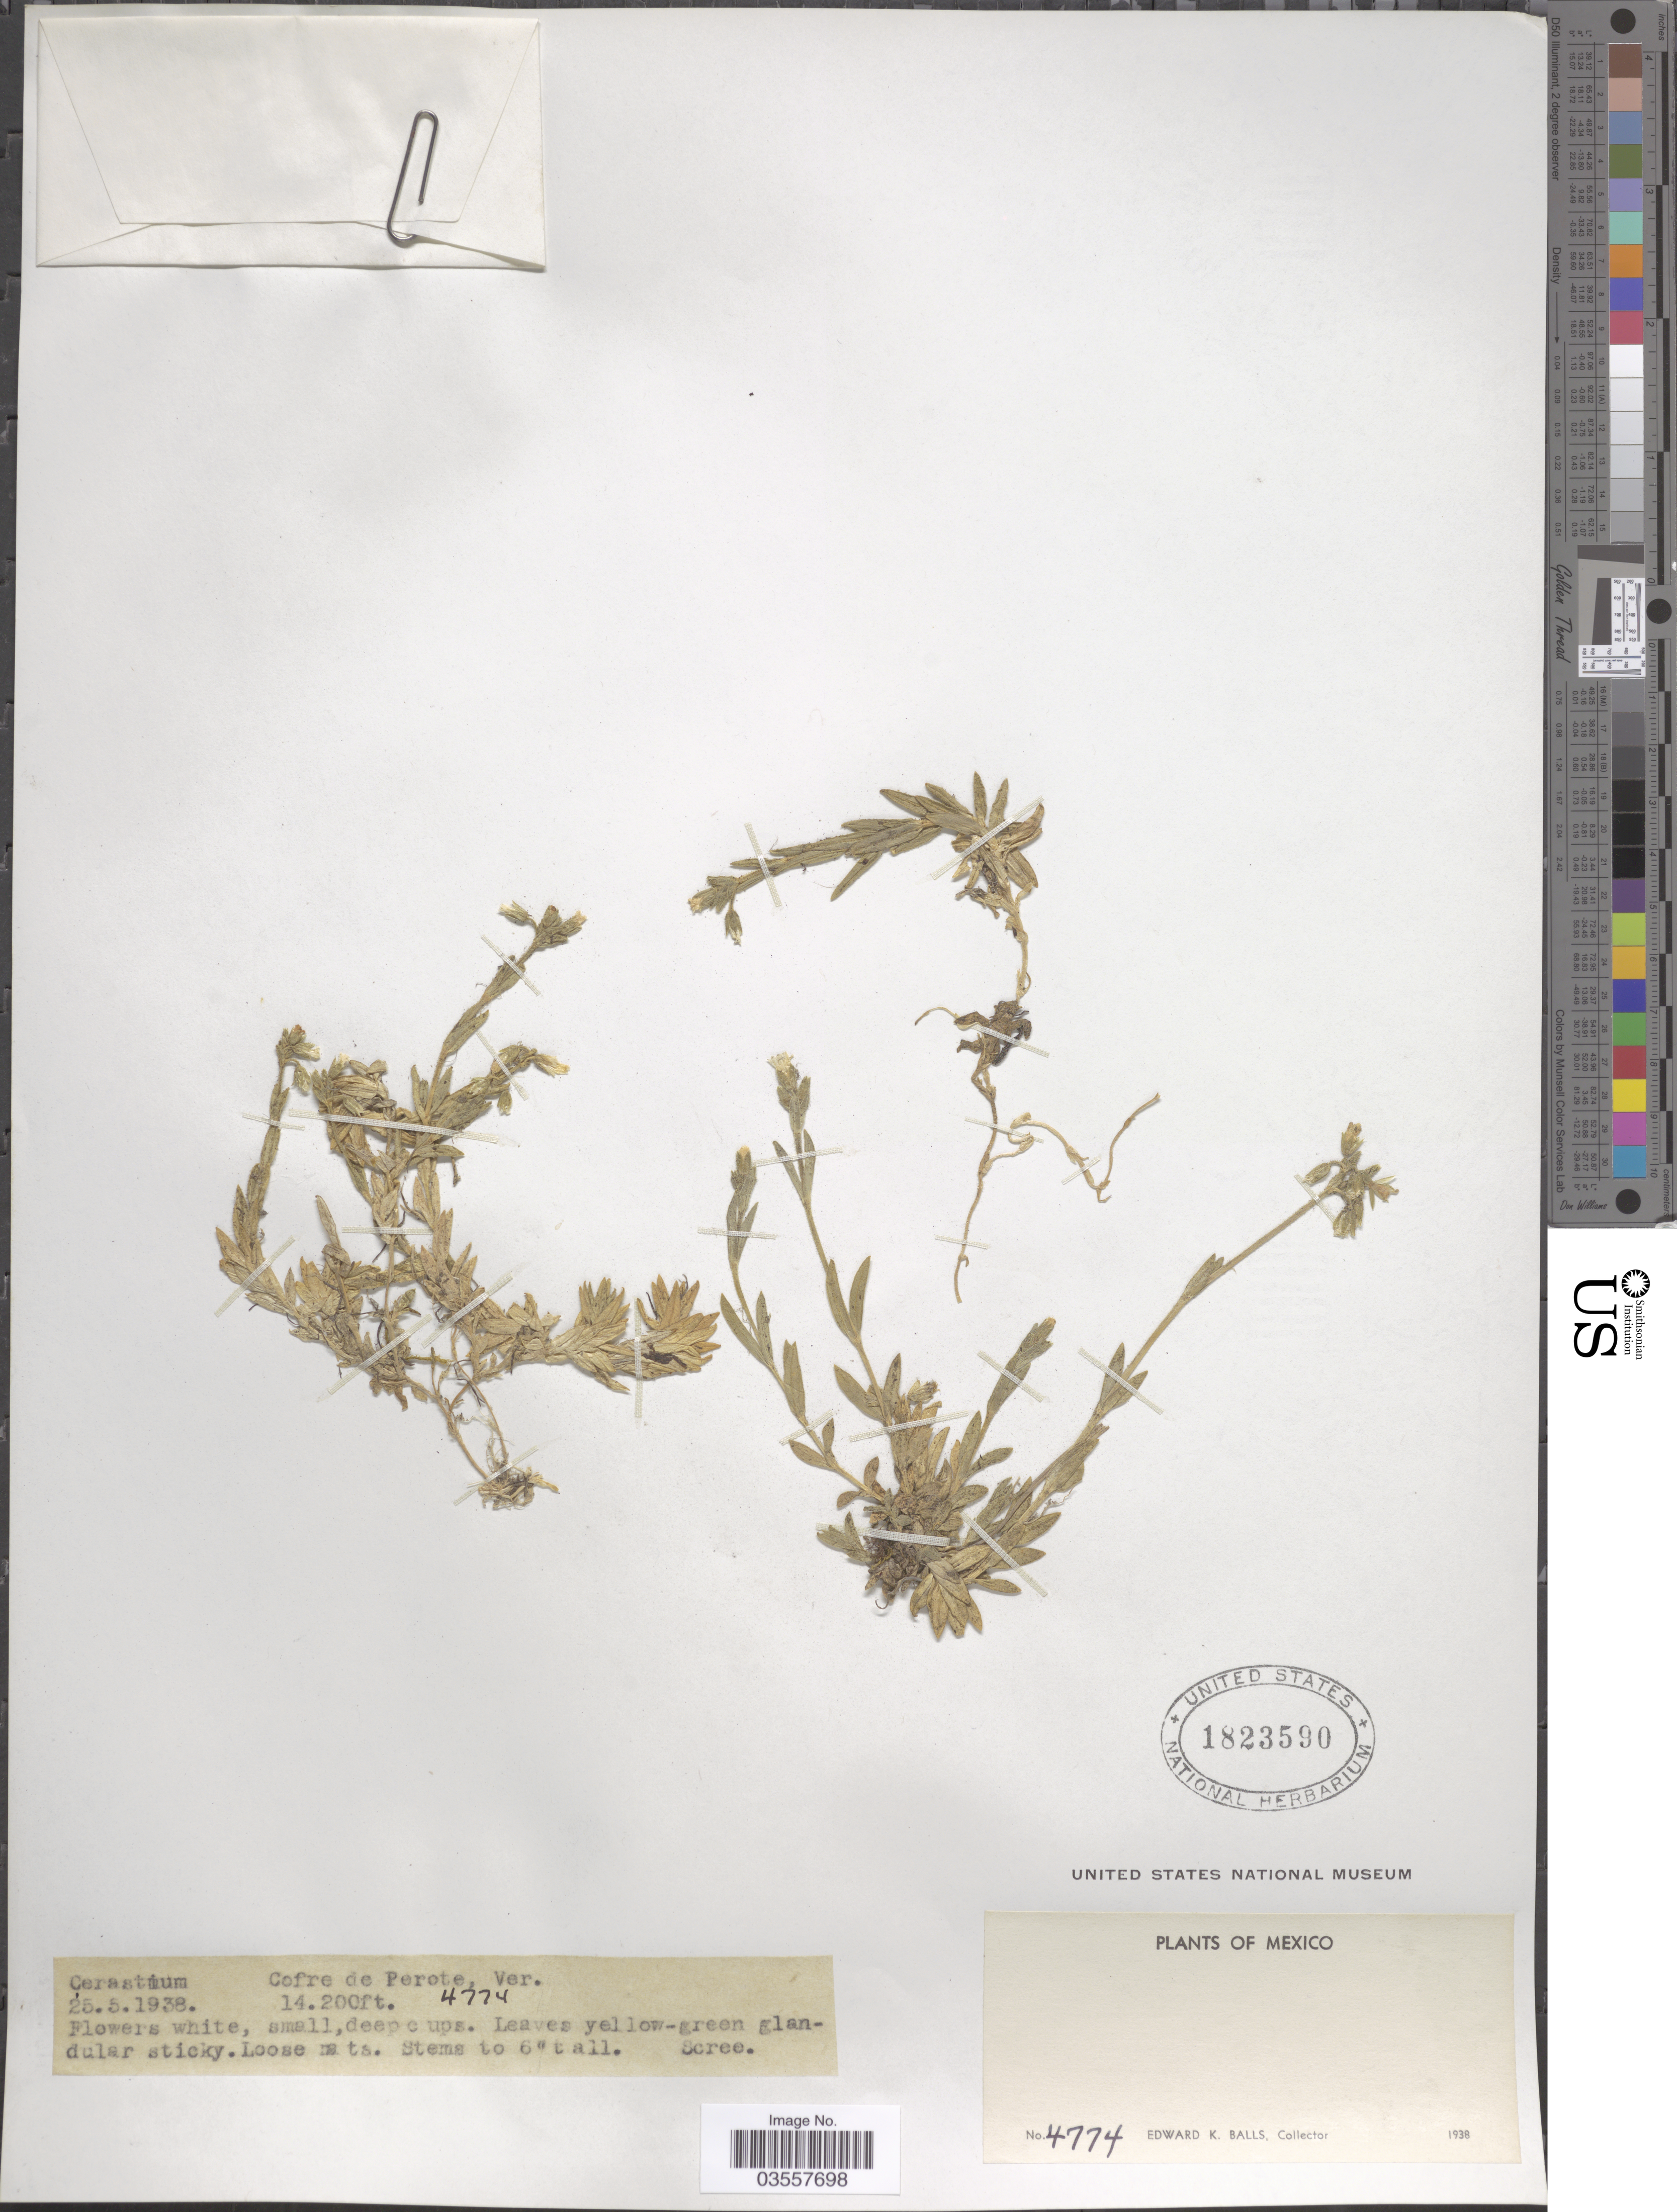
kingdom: Plantae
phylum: Tracheophyta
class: Magnoliopsida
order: Caryophyllales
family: Caryophyllaceae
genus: Cerastium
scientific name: Cerastium sp.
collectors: E. K. Balls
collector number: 4774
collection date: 1938-05-25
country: Mexico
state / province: Veracruz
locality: Cofre de Perote, Ver.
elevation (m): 4328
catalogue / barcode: US 1823590